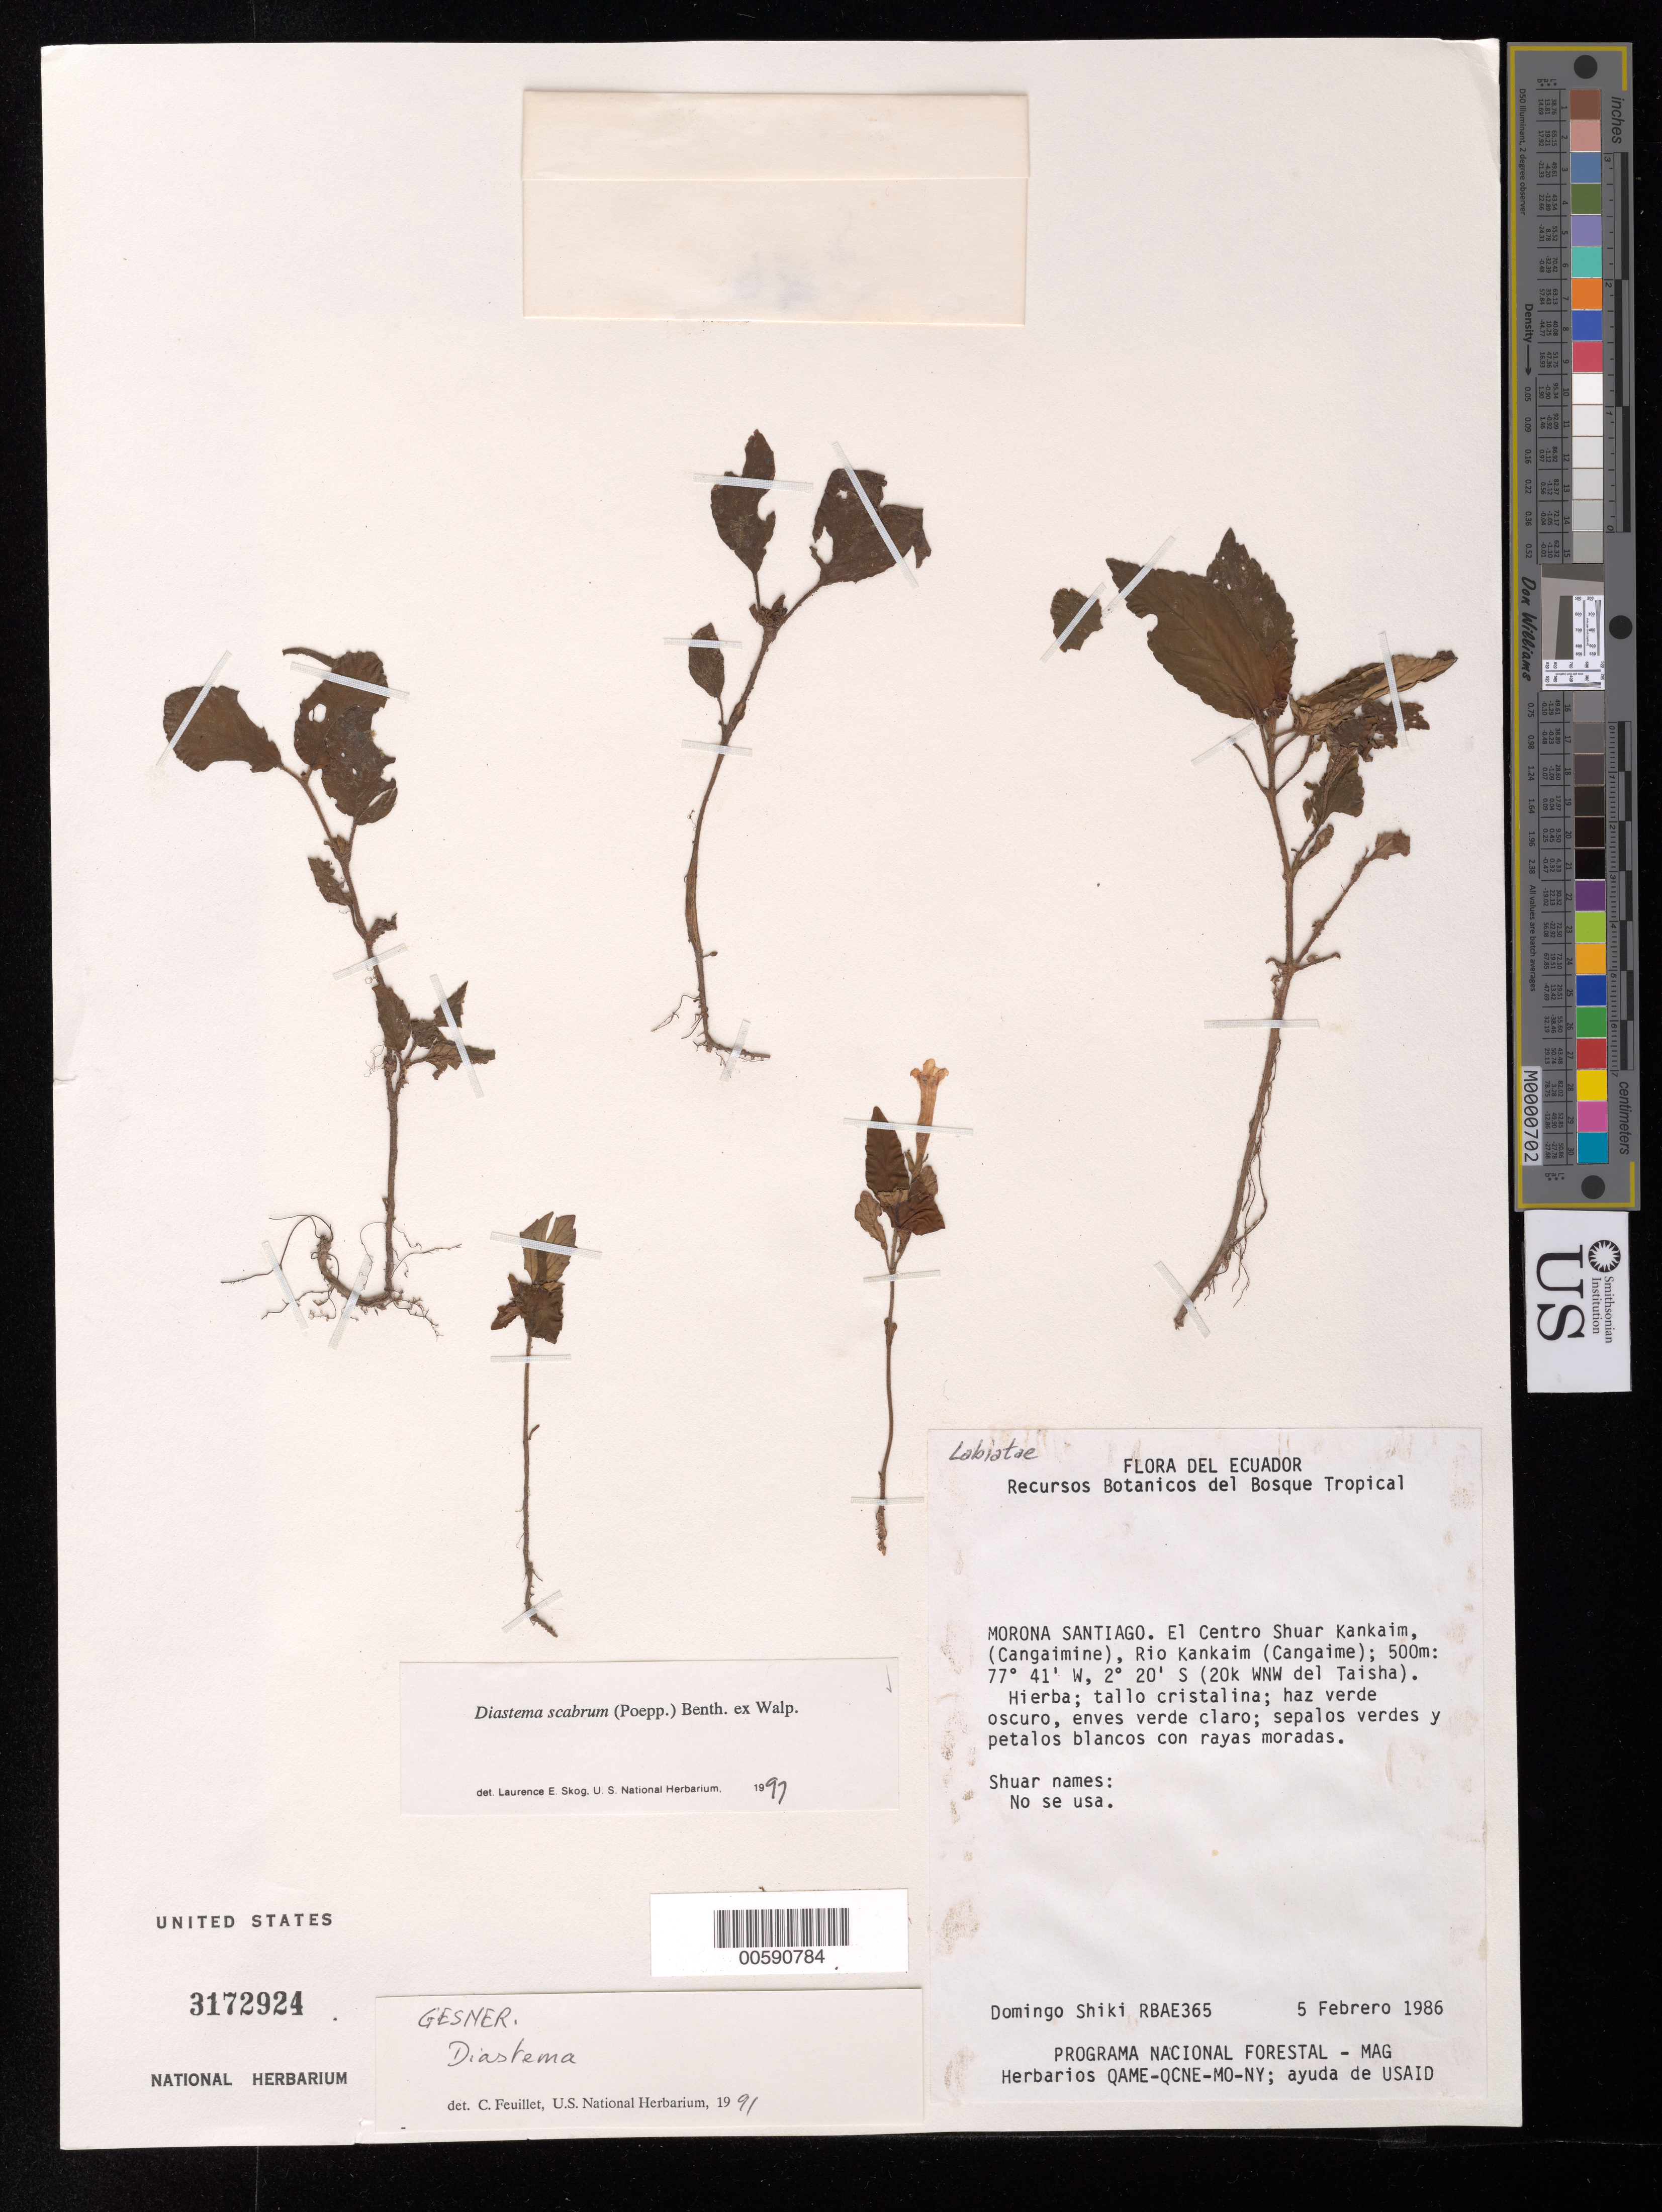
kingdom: Plantae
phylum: Tracheophyta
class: Magnoliopsida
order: Lamiales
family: Gesneriaceae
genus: Diastema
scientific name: Diastema scabrum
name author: (Poepp.) Benth. ex Walp.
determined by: Skog, Laurence E.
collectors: D. Shiki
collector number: RBAE 365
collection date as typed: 05 Feb 1986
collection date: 1986-02-05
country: Ecuador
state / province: Morona-Santiago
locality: El Centro Shuar Kankaim, (Cangaimine), Rio Kankaim (Cangaime), 20 km WNW del Taisha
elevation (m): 500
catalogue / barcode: US 3172924